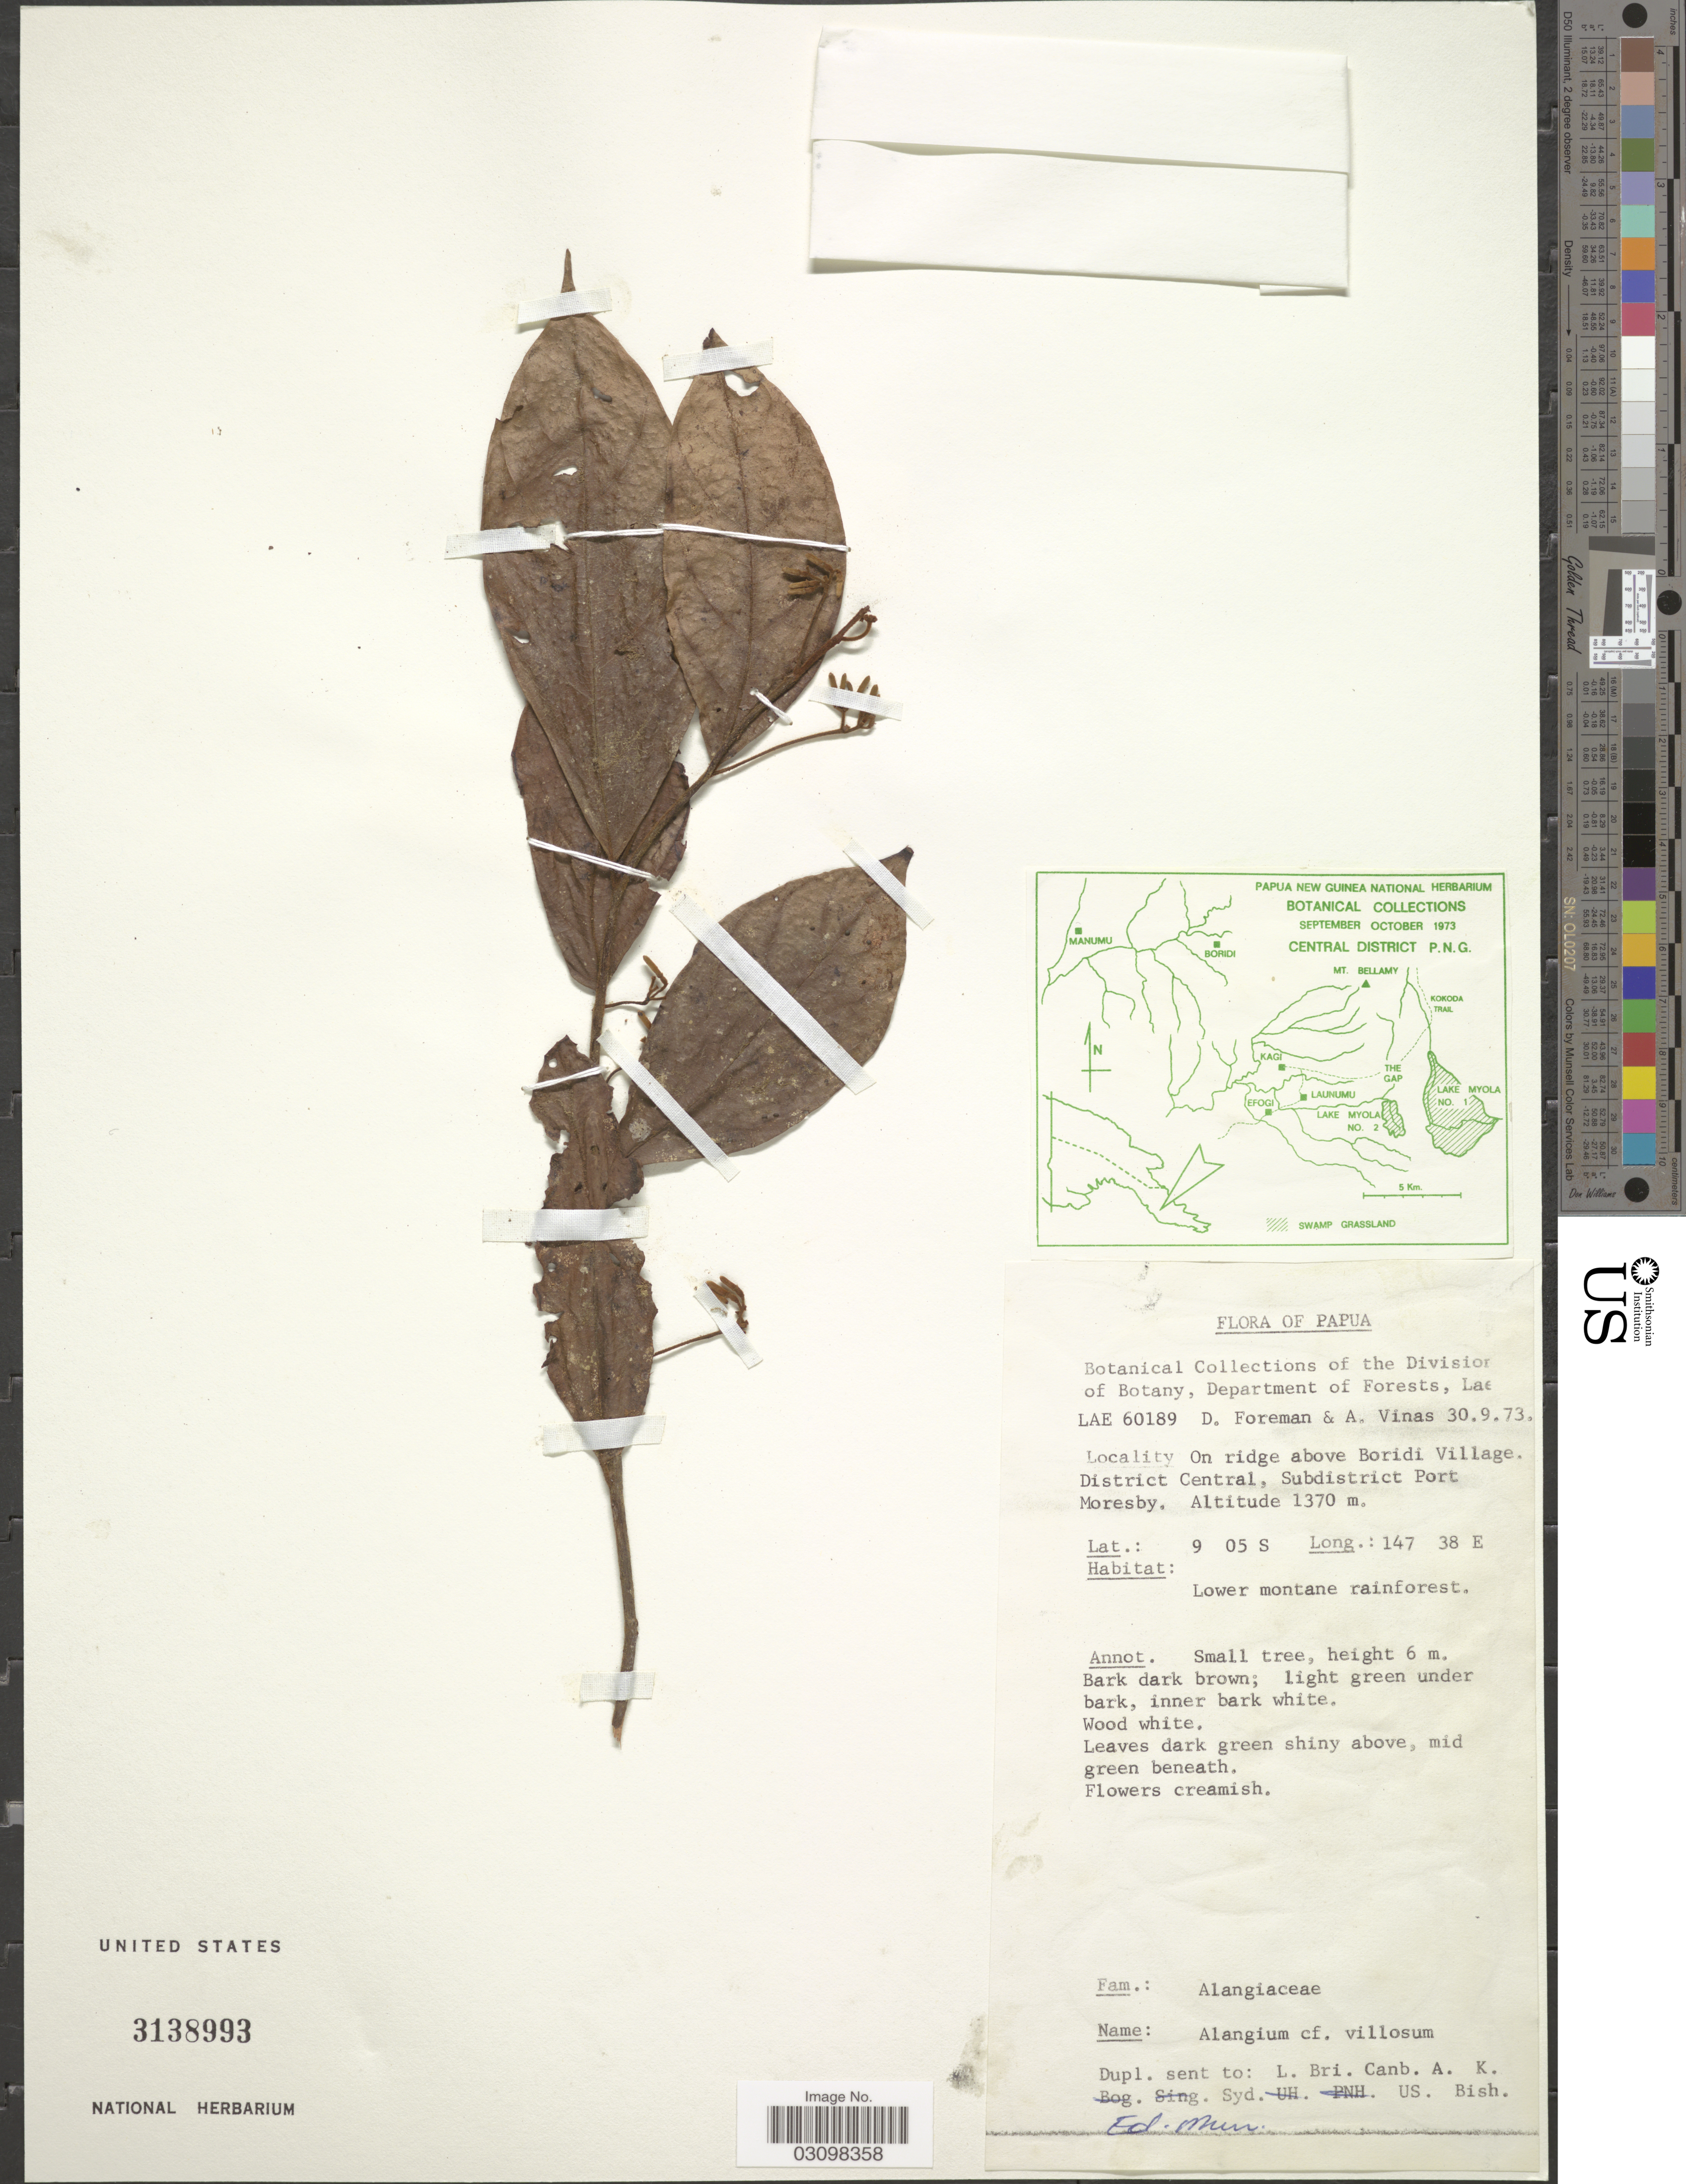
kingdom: Plantae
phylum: Tracheophyta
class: Magnoliopsida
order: Cornales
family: Cornaceae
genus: Alangium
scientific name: Alangium villosum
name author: (Blume) Wangerin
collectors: D. Foreman & A. Vinas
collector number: LAE 60189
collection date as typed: Transcribed d/m/y: 30/9/73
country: Papua New Guinea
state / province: Central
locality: Papua. On ridge above Boridi Village. District Central, Subdistrict Port Moresby.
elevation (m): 1370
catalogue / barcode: US 3138993